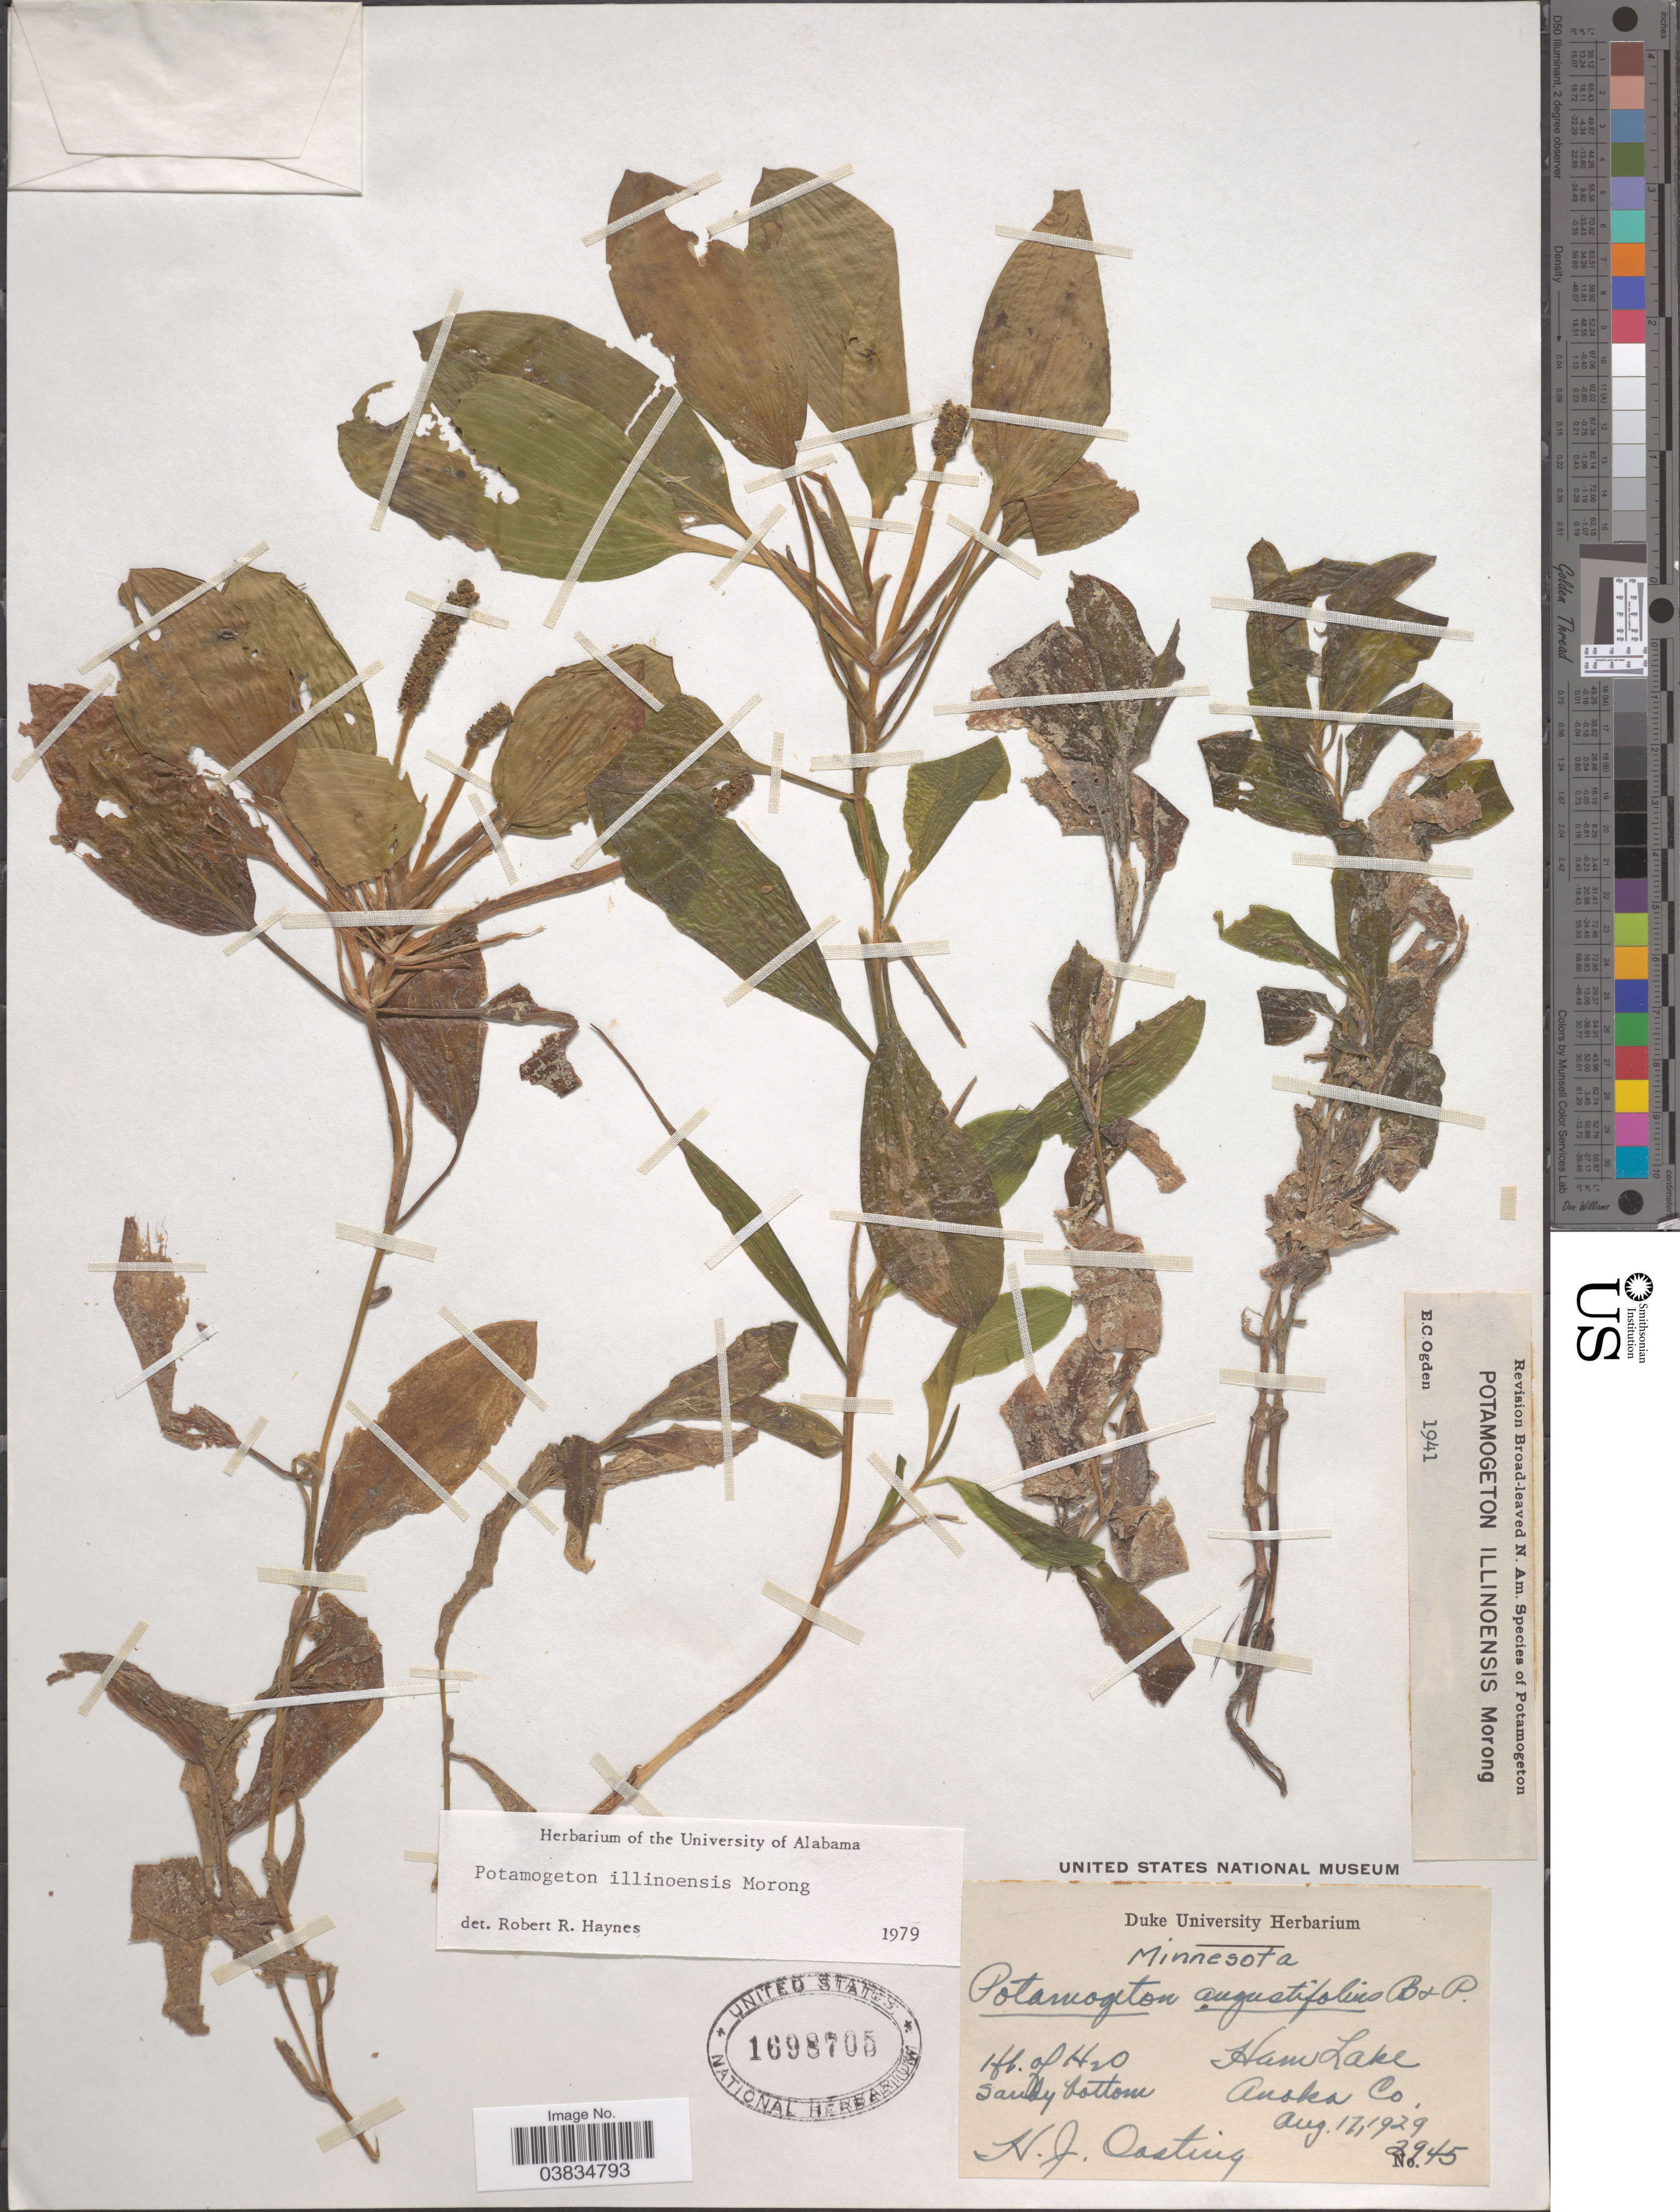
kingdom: Plantae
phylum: Tracheophyta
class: Liliopsida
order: Alismatales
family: Potamogetonaceae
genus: Potamogeton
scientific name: Potamogeton illinoensis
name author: Morong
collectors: H. Oosting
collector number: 2945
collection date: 1929-08-17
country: United States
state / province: Minnesota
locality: Ham Lake. Sandy bottom. Anoka Co.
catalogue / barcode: US 1698705